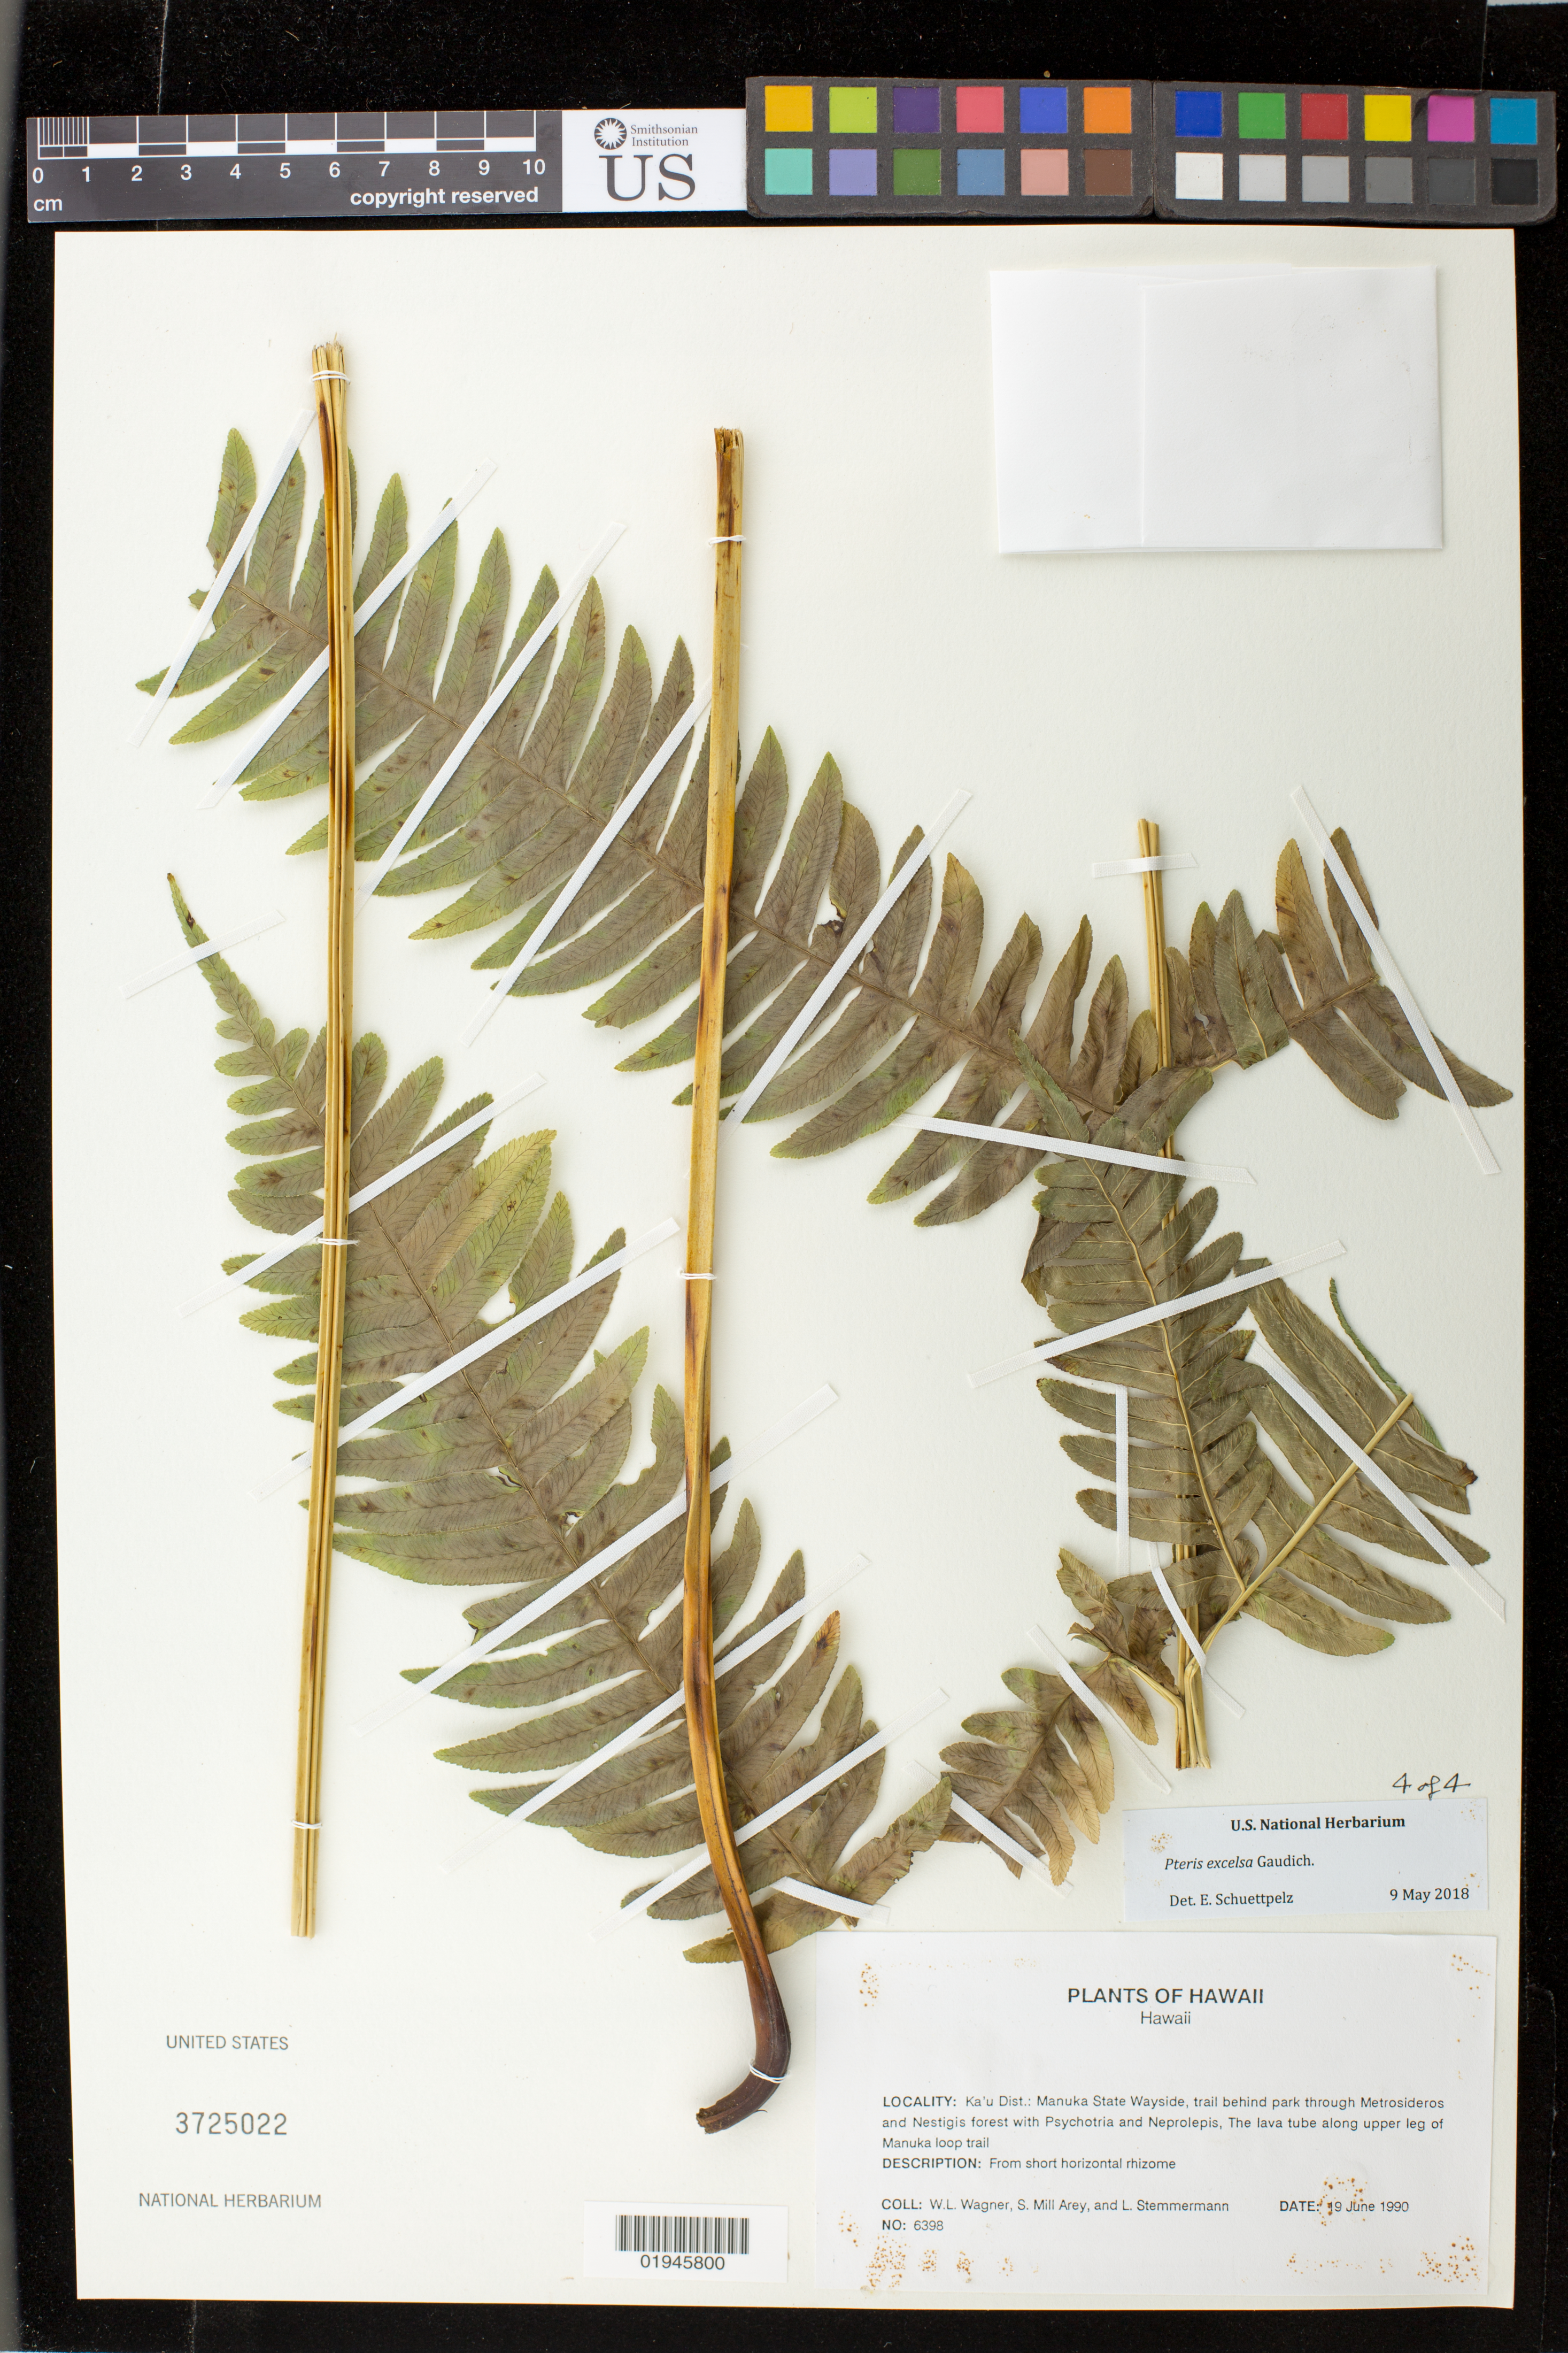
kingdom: Plantae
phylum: Tracheophyta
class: Polypodiopsida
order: Polypodiales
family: Pteridaceae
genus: Pteris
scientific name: Pteris terminalis var. terminalis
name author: Wall.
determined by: Wagner, W. L., (BOT), Smithsonian Institution - National Museum of Natural History (UNITED STATES)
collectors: W. L. Wagner, S. Avey & L. Stemmermann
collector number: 6398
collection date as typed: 19 Jun 1990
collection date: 1990-06-19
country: United States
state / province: Hawaii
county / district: Hawaii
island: Hawaii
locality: Kau District, Manuka State Wayside, lava tube along the upper leg of Manuka loop trail.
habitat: Forest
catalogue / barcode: US 3725022